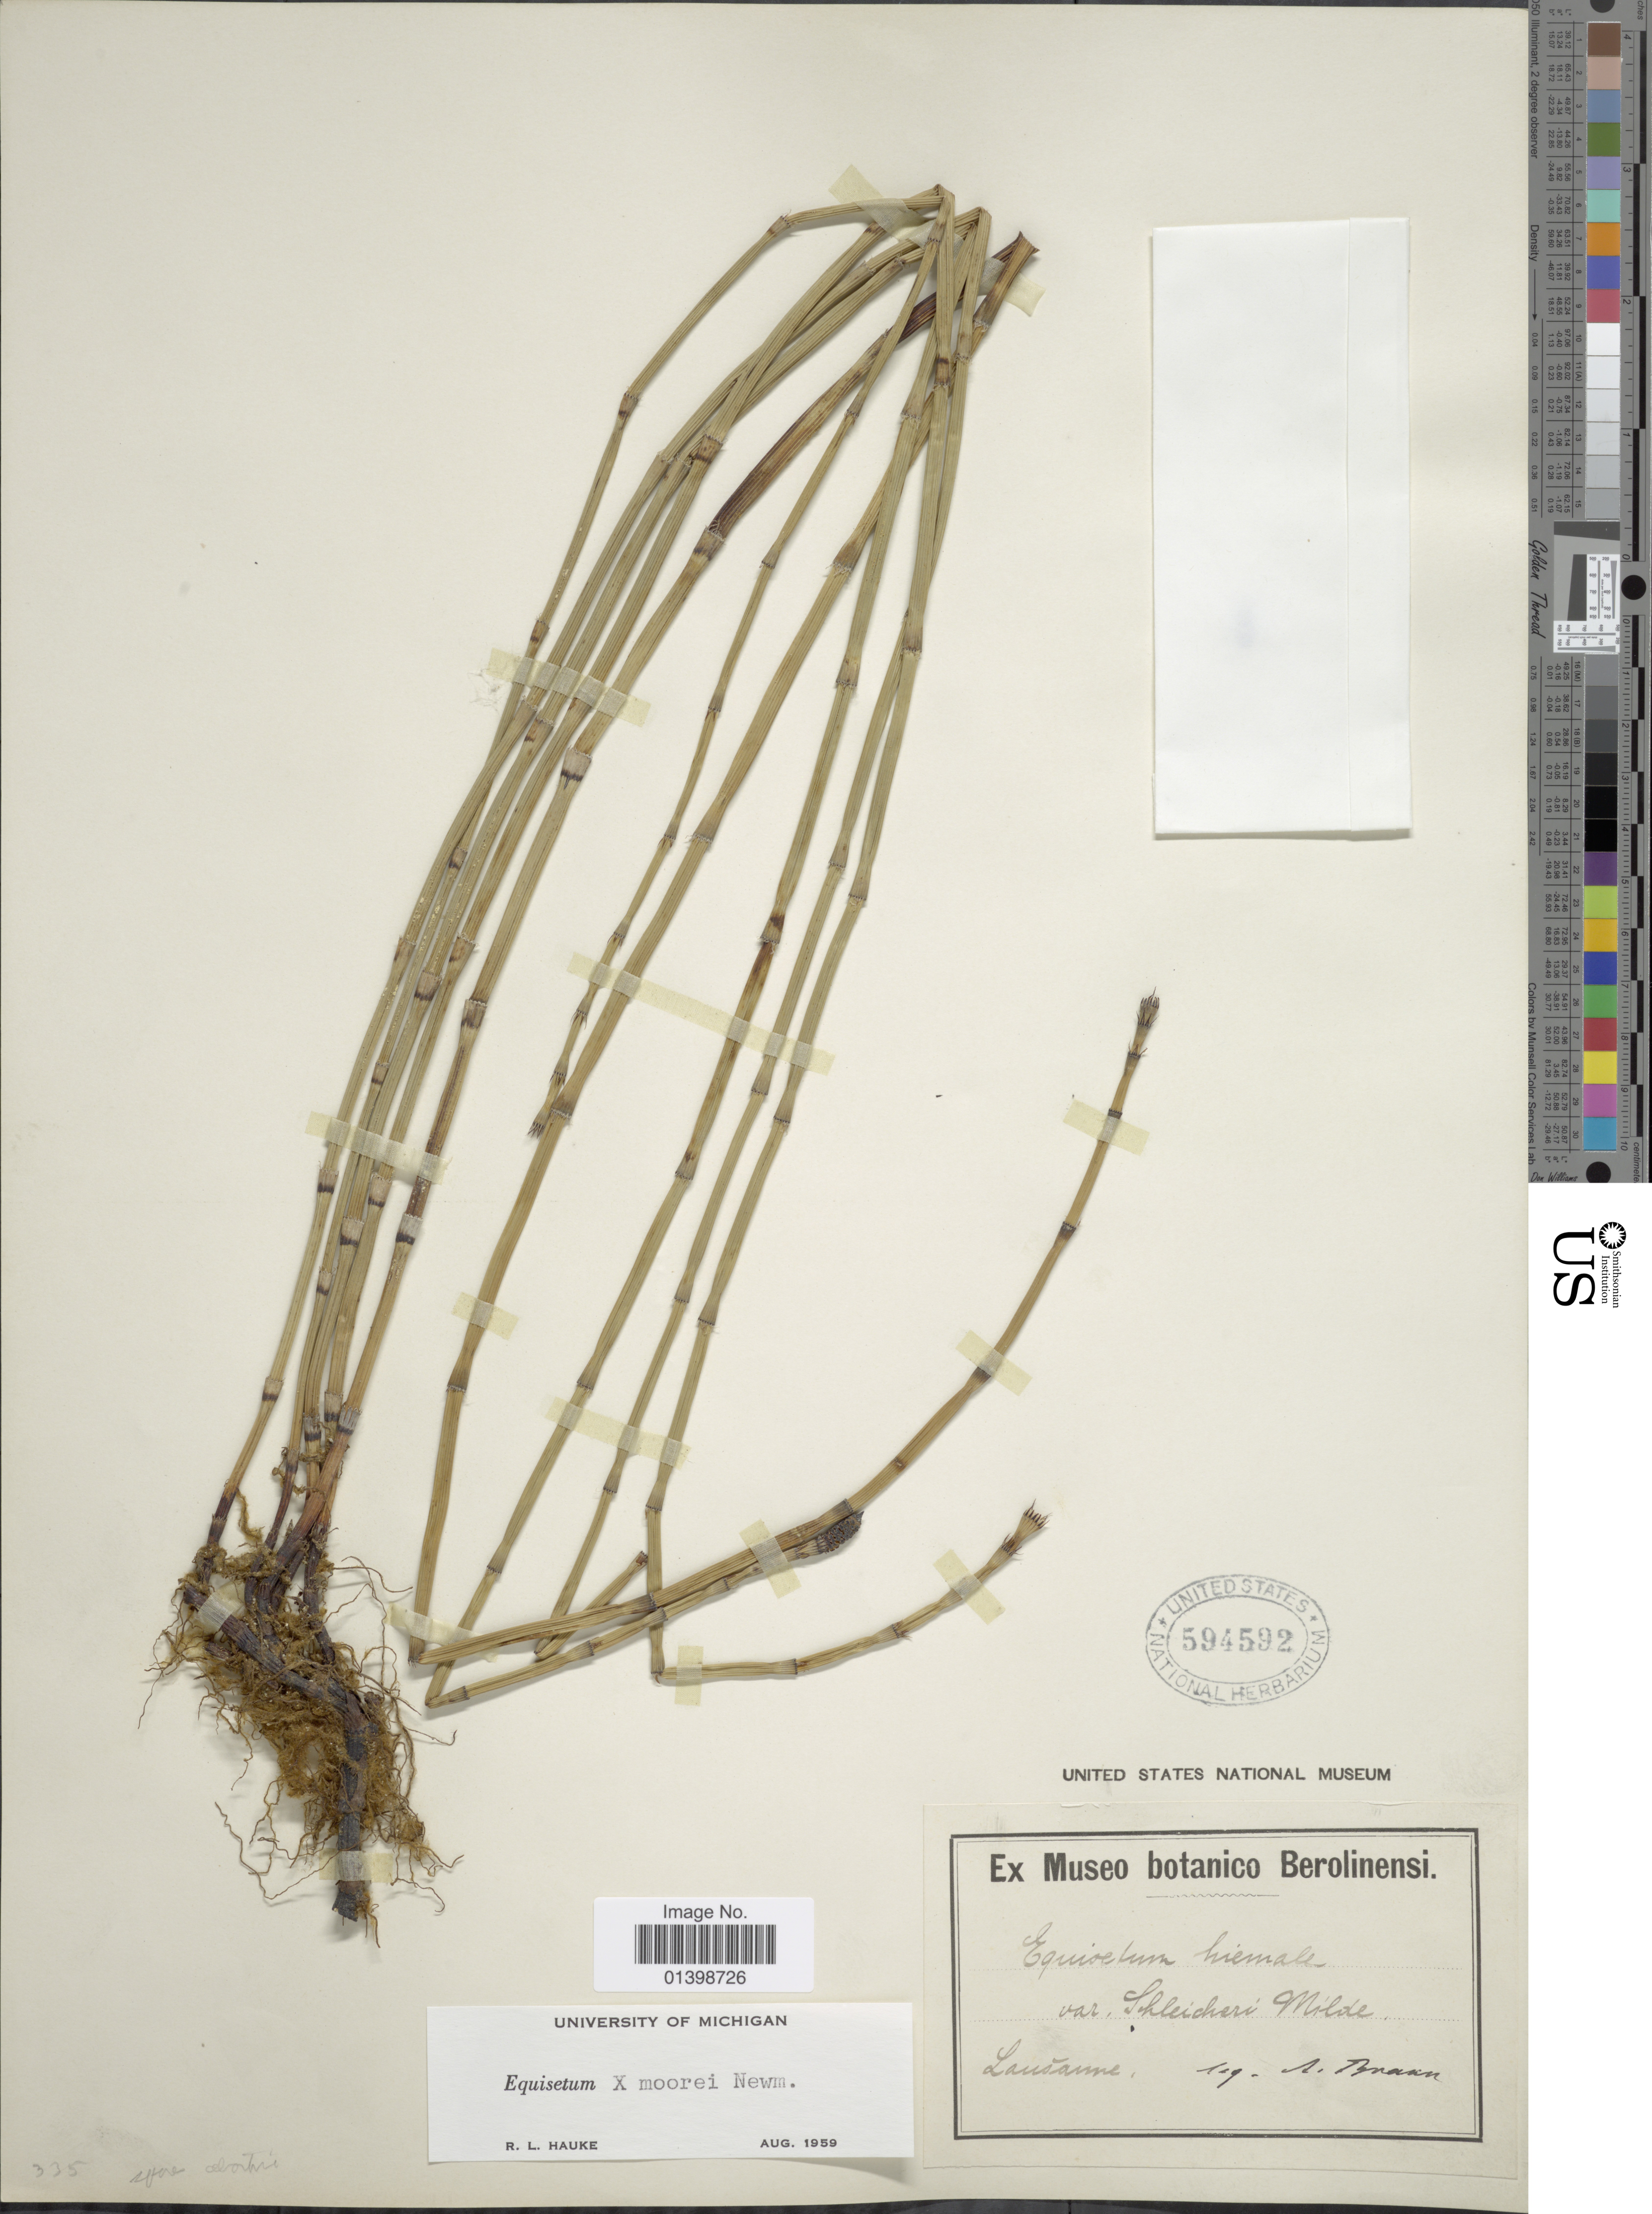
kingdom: Plantae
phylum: Tracheophyta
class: Polypodiopsida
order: Equisetales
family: Equisetaceae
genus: Equisetum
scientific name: Equisetum moorei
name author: Newman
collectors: A. Braun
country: Switzerland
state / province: Vaud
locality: Lausanne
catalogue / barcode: US 594592